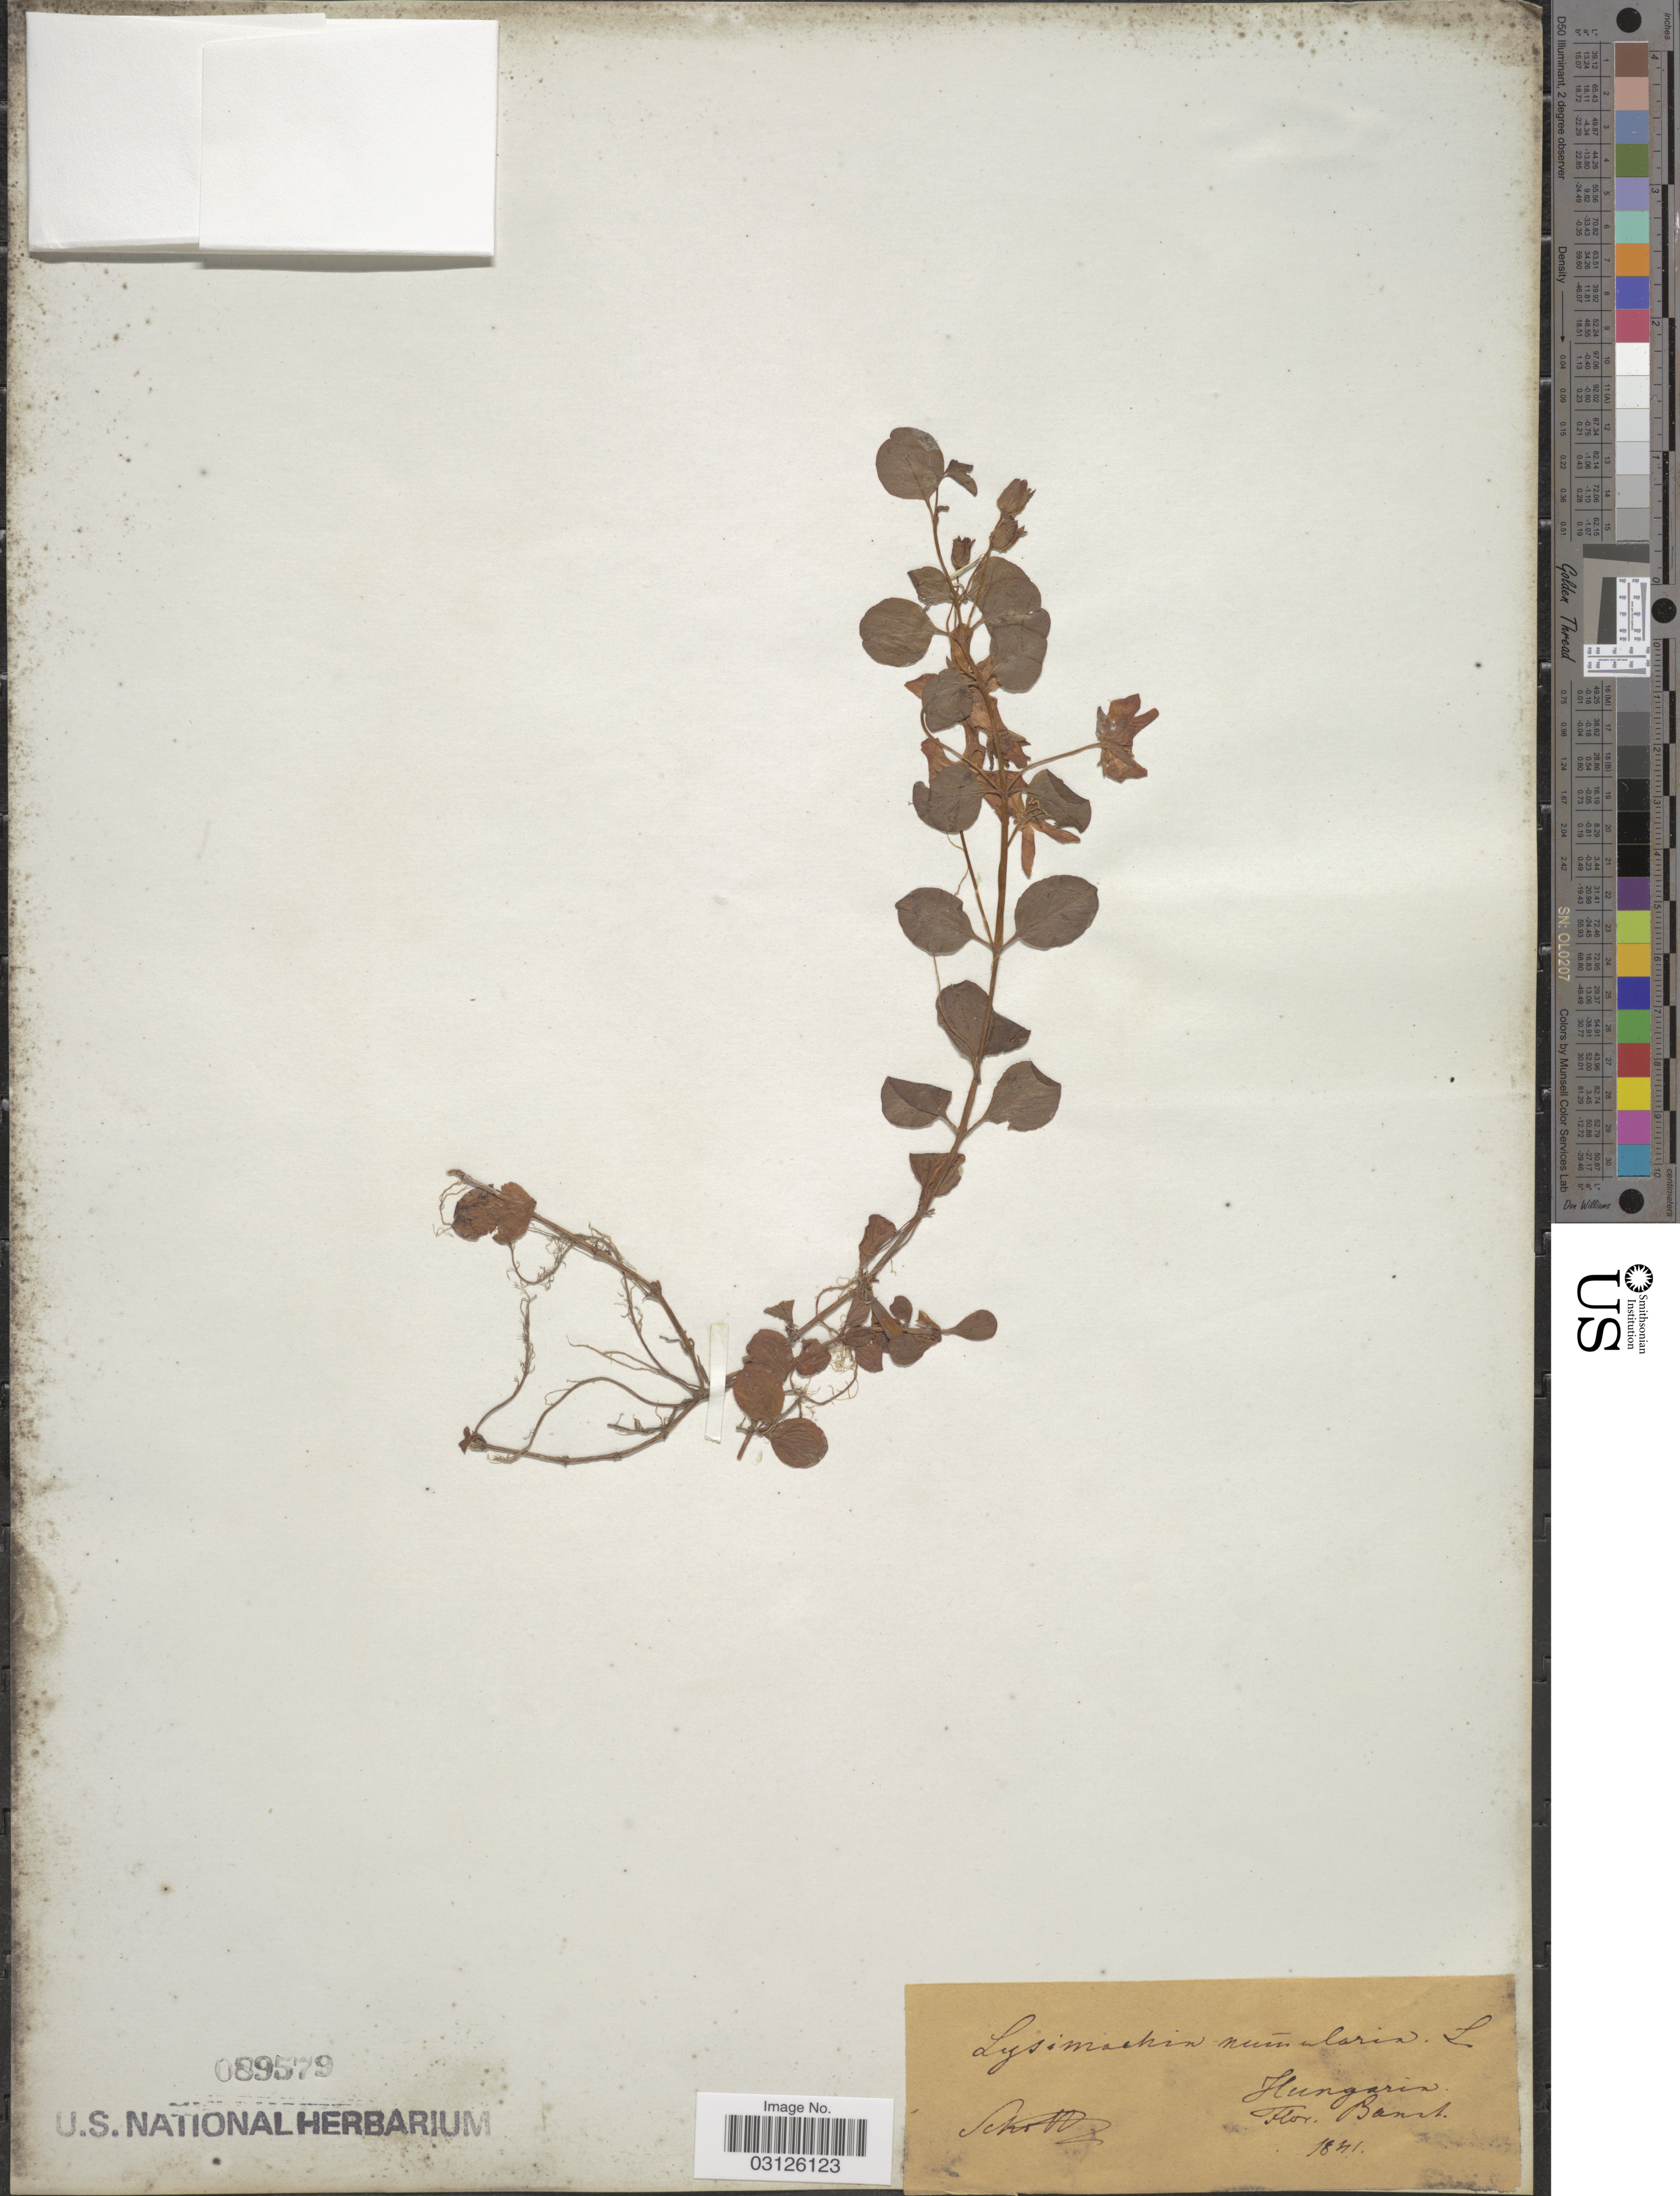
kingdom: Plantae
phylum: Tracheophyta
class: Magnoliopsida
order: Ericales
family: Primulaceae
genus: Lysimachia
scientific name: Lysimachia nummularia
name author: L.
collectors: Schott, --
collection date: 1841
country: Hungary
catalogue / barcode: US 89579